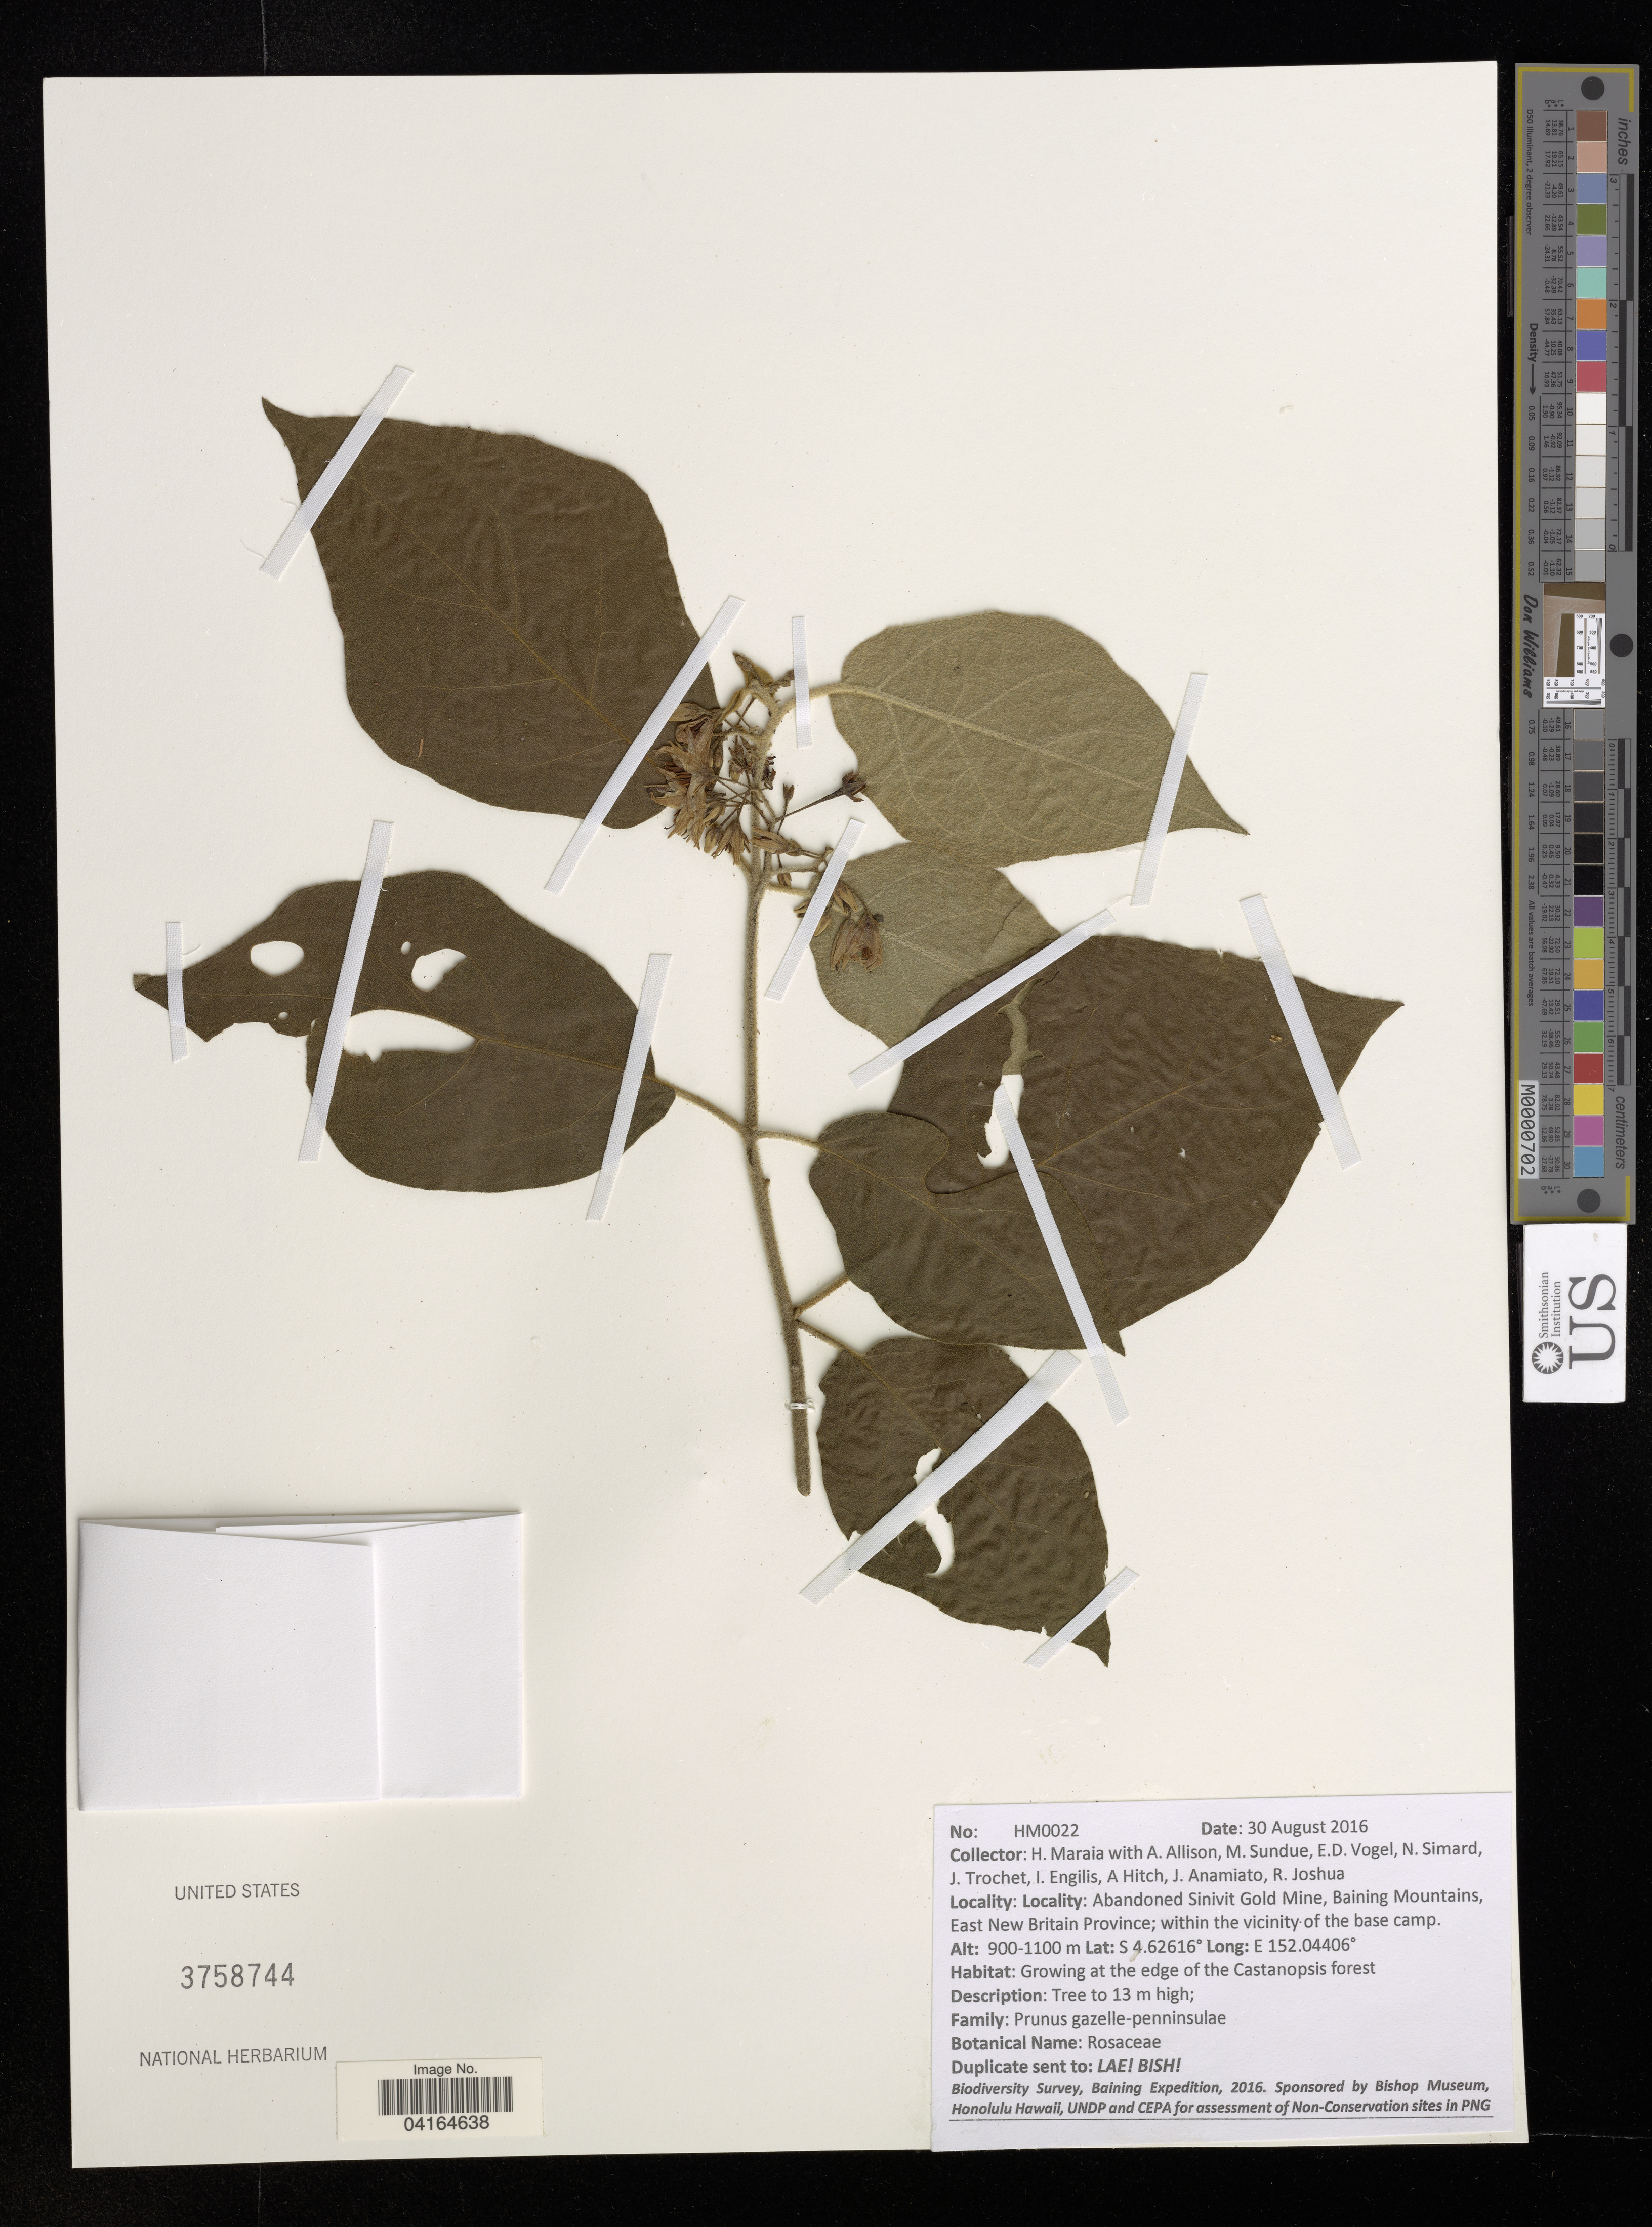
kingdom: Plantae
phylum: Tracheophyta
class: Magnoliopsida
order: Rosales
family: Rosaceae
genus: Prunus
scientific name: Prunus gazelle-peninsulae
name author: (Kaneh. & Hatus.) Kalkman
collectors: H. Maraia, A. Allison, M. Sundue, E. F. de Vogel & et al.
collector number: HM0022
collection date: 2016-08-30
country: Papua New Guinea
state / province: East New Britain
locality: Abandoned Sinivit Gold Mine, Baining Mountains, East New Britain Province; within the vicinity of the base camp.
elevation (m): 900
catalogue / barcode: US 3758744